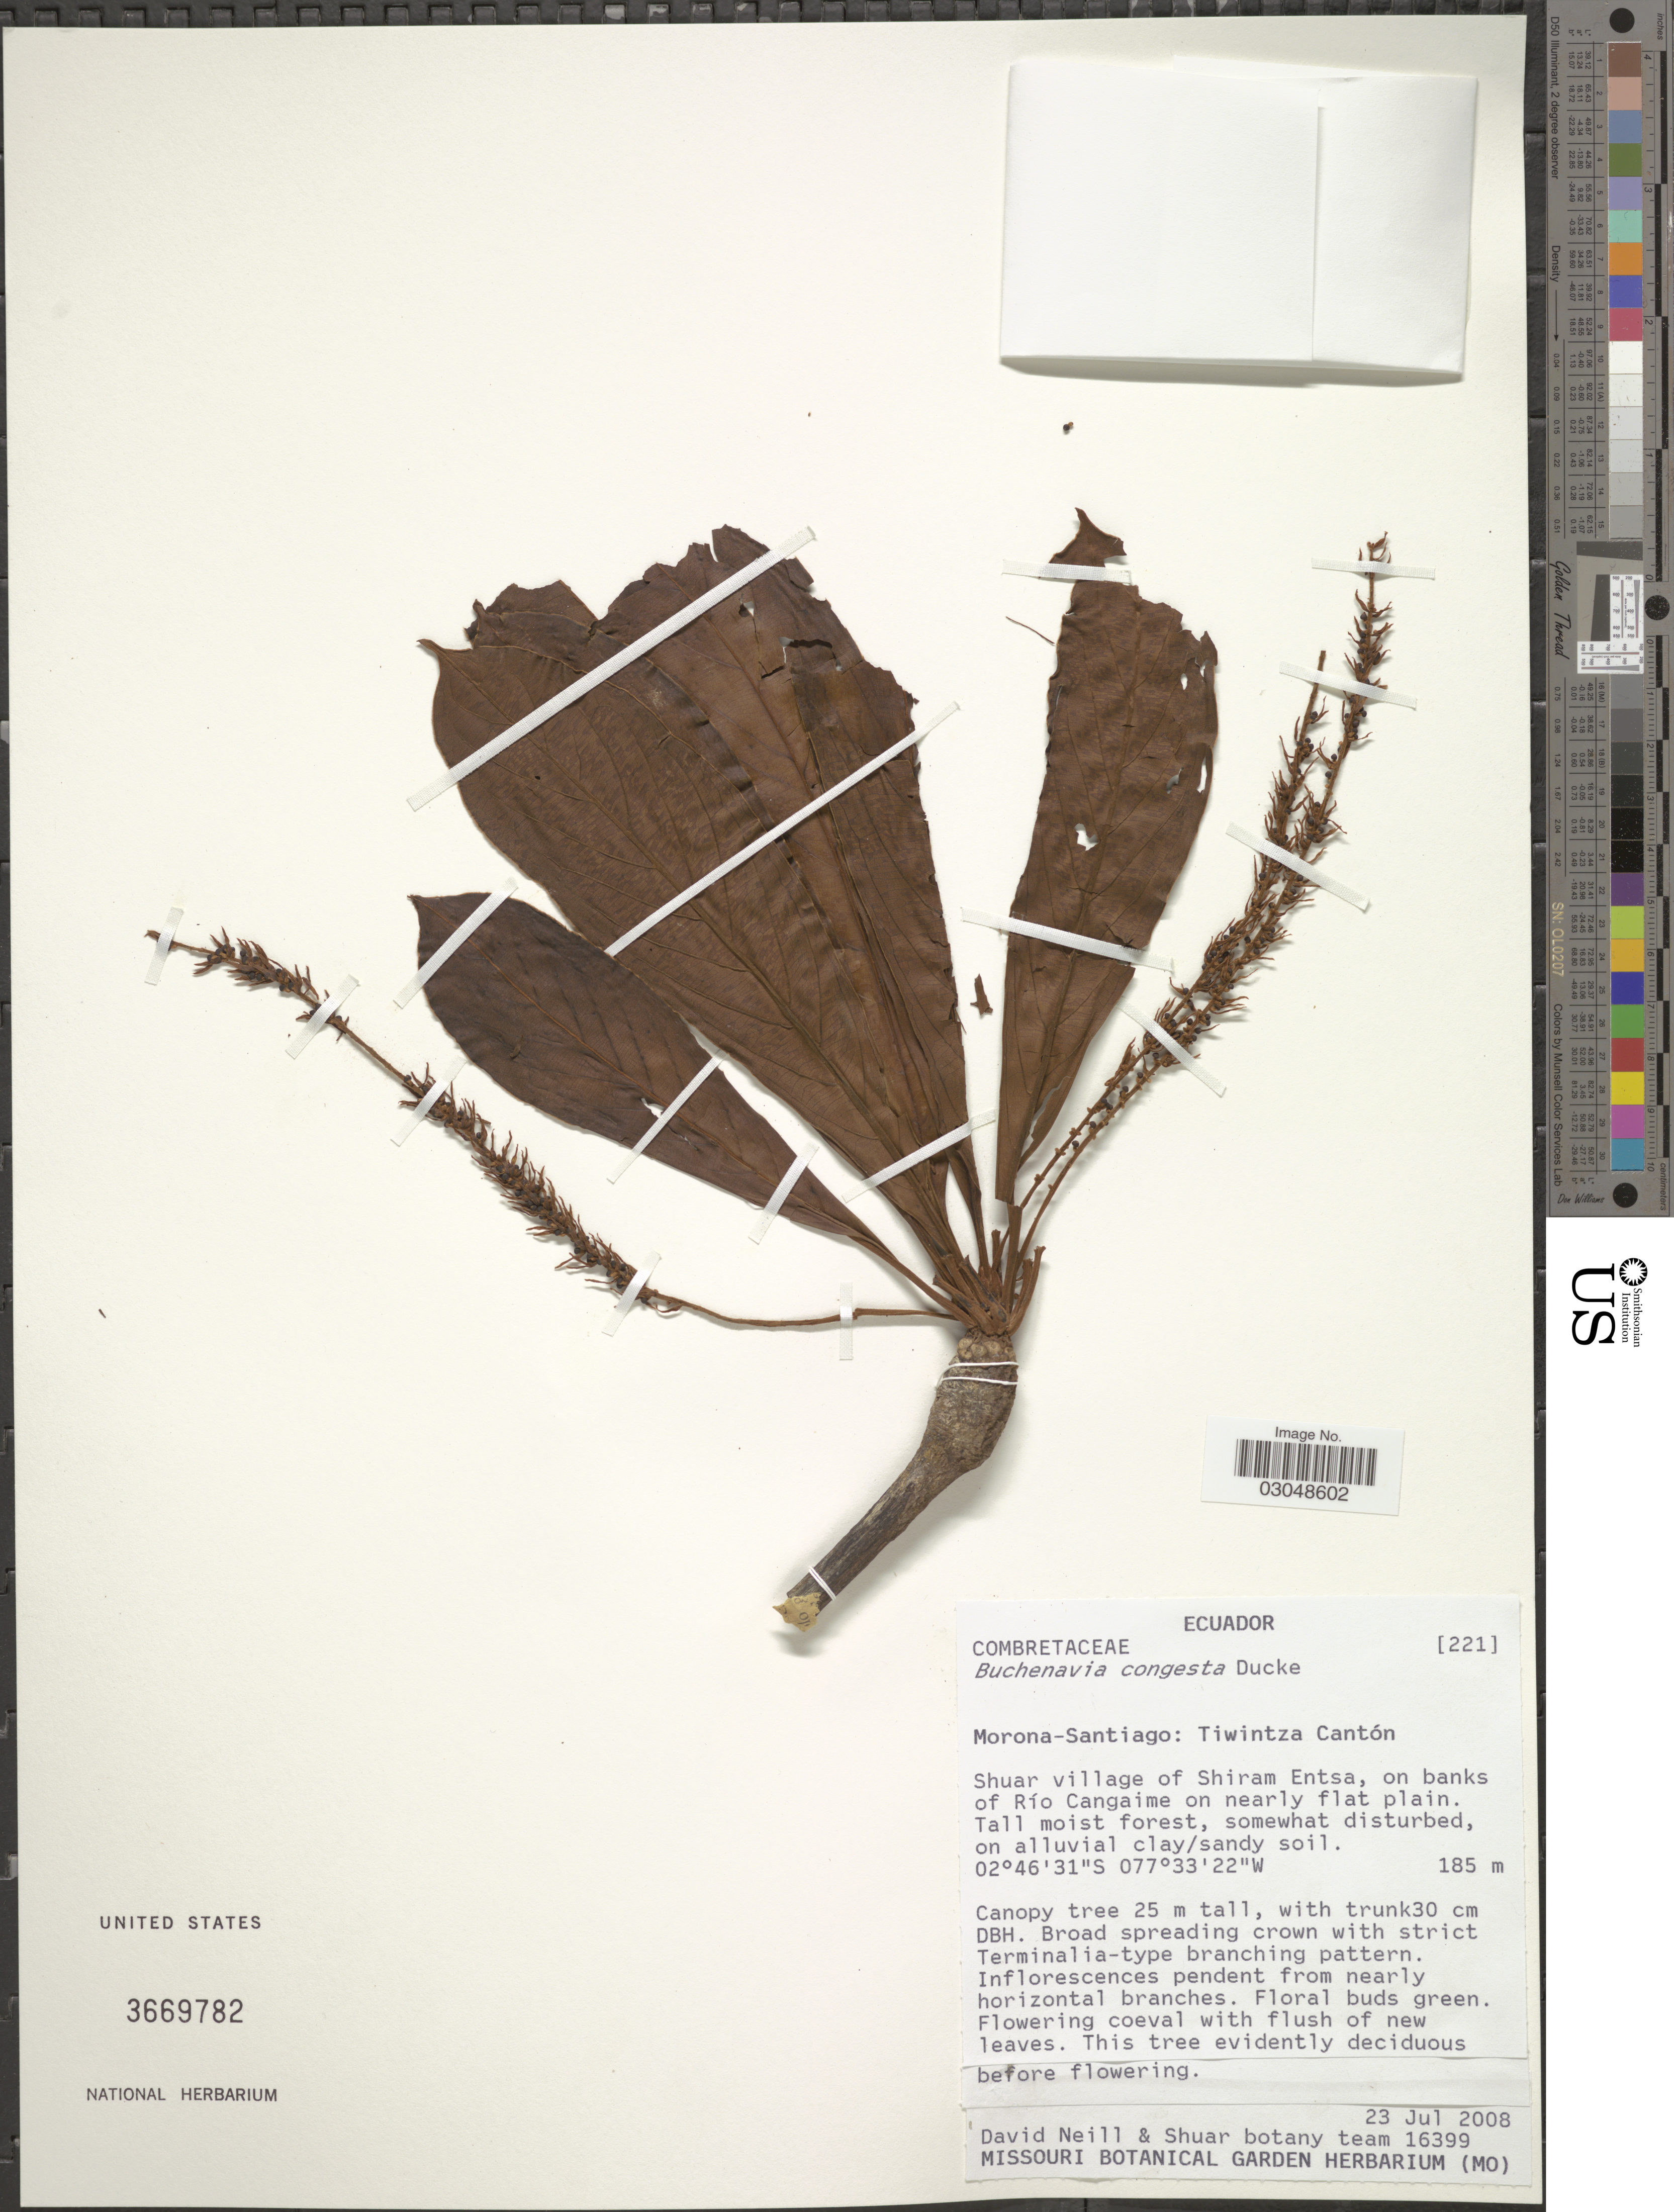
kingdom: Plantae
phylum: Tracheophyta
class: Magnoliopsida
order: Myrtales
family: Combretaceae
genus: Terminalia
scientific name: Terminalia congesta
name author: (Ducke) Gere & Boatwr.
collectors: D. Neill & Shuar botany team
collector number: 16399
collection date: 2007-07-23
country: Ecuador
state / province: Morona-Santiago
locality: Tiwintza Cantón, Shuar village of Shiram Entsa, on banks of Río Cangaime on nearly flat plain.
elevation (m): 185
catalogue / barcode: US 3669782